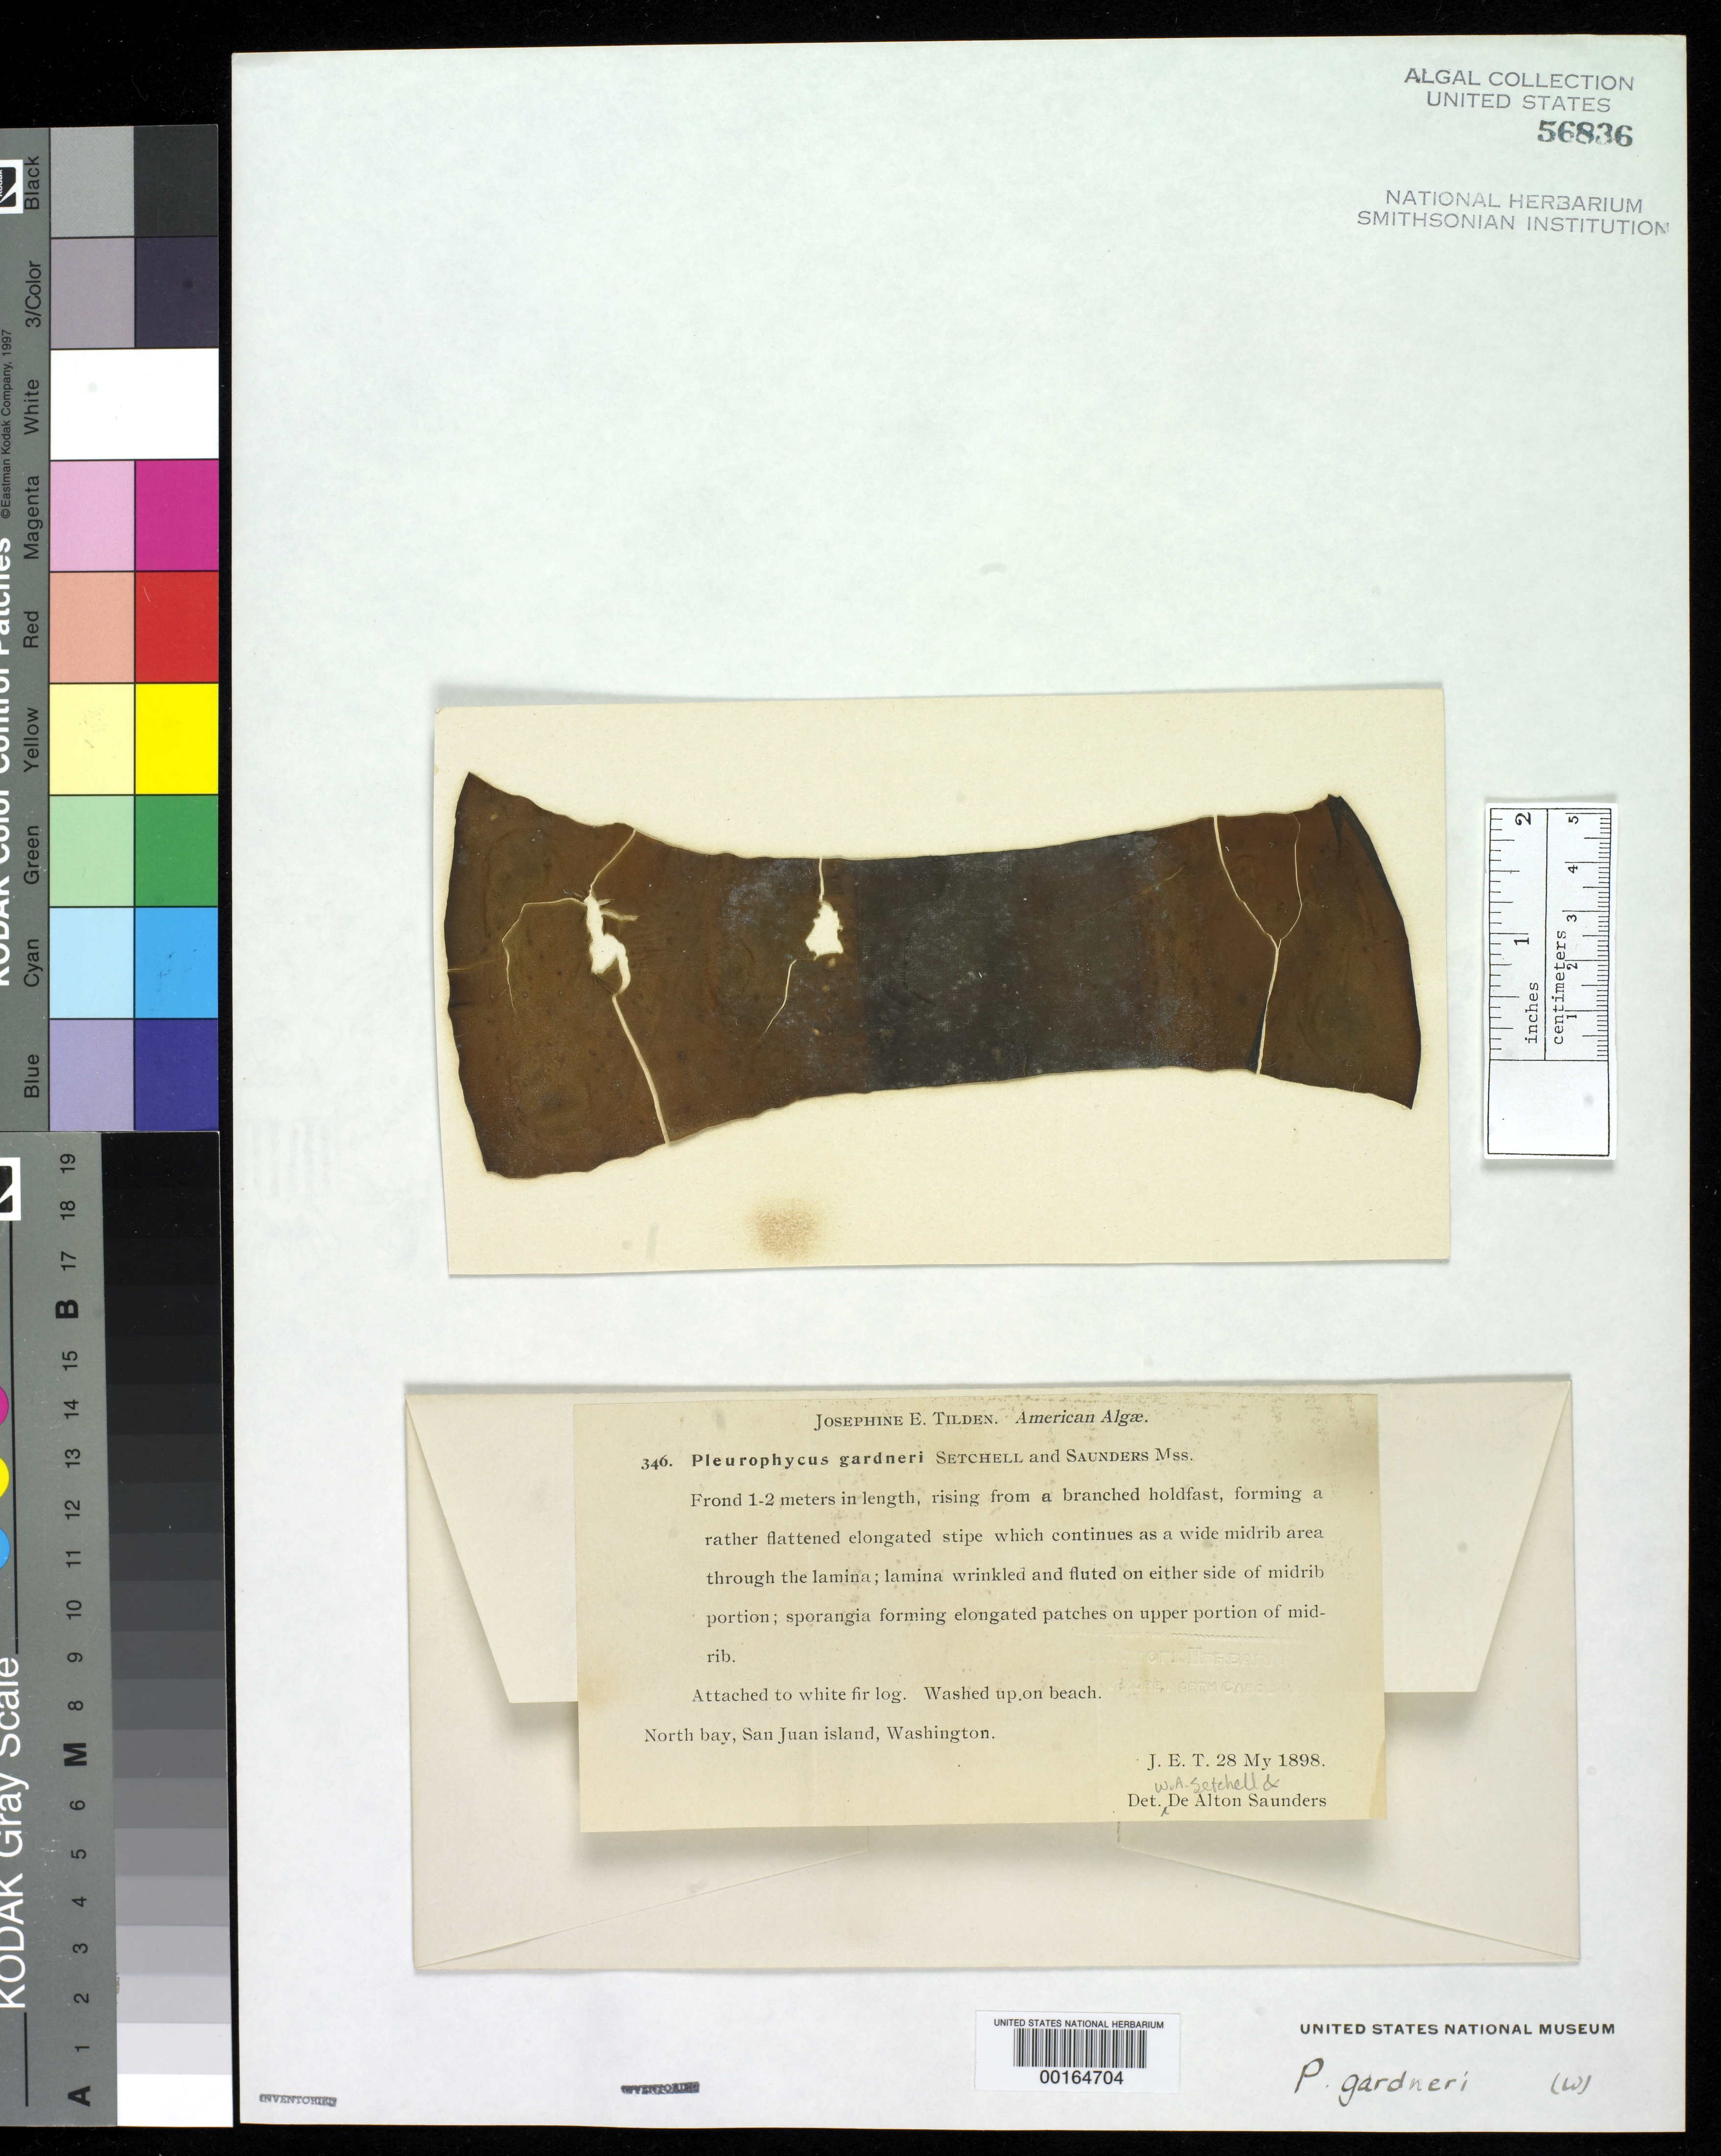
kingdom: Chromista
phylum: Ochrophyta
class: Phaeophyceae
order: Laminariales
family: Alariaceae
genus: Pleurophycus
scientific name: Pleurophycus gardneri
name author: Setch. & D.A. Saunders ex J. E. Tilden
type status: Isotype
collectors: J. E. Tilden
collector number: JET 346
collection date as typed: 28 May 1898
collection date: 1898-05-28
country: United States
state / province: Washington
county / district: San Juan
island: San Juan Island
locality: North Bay.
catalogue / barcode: US 56836